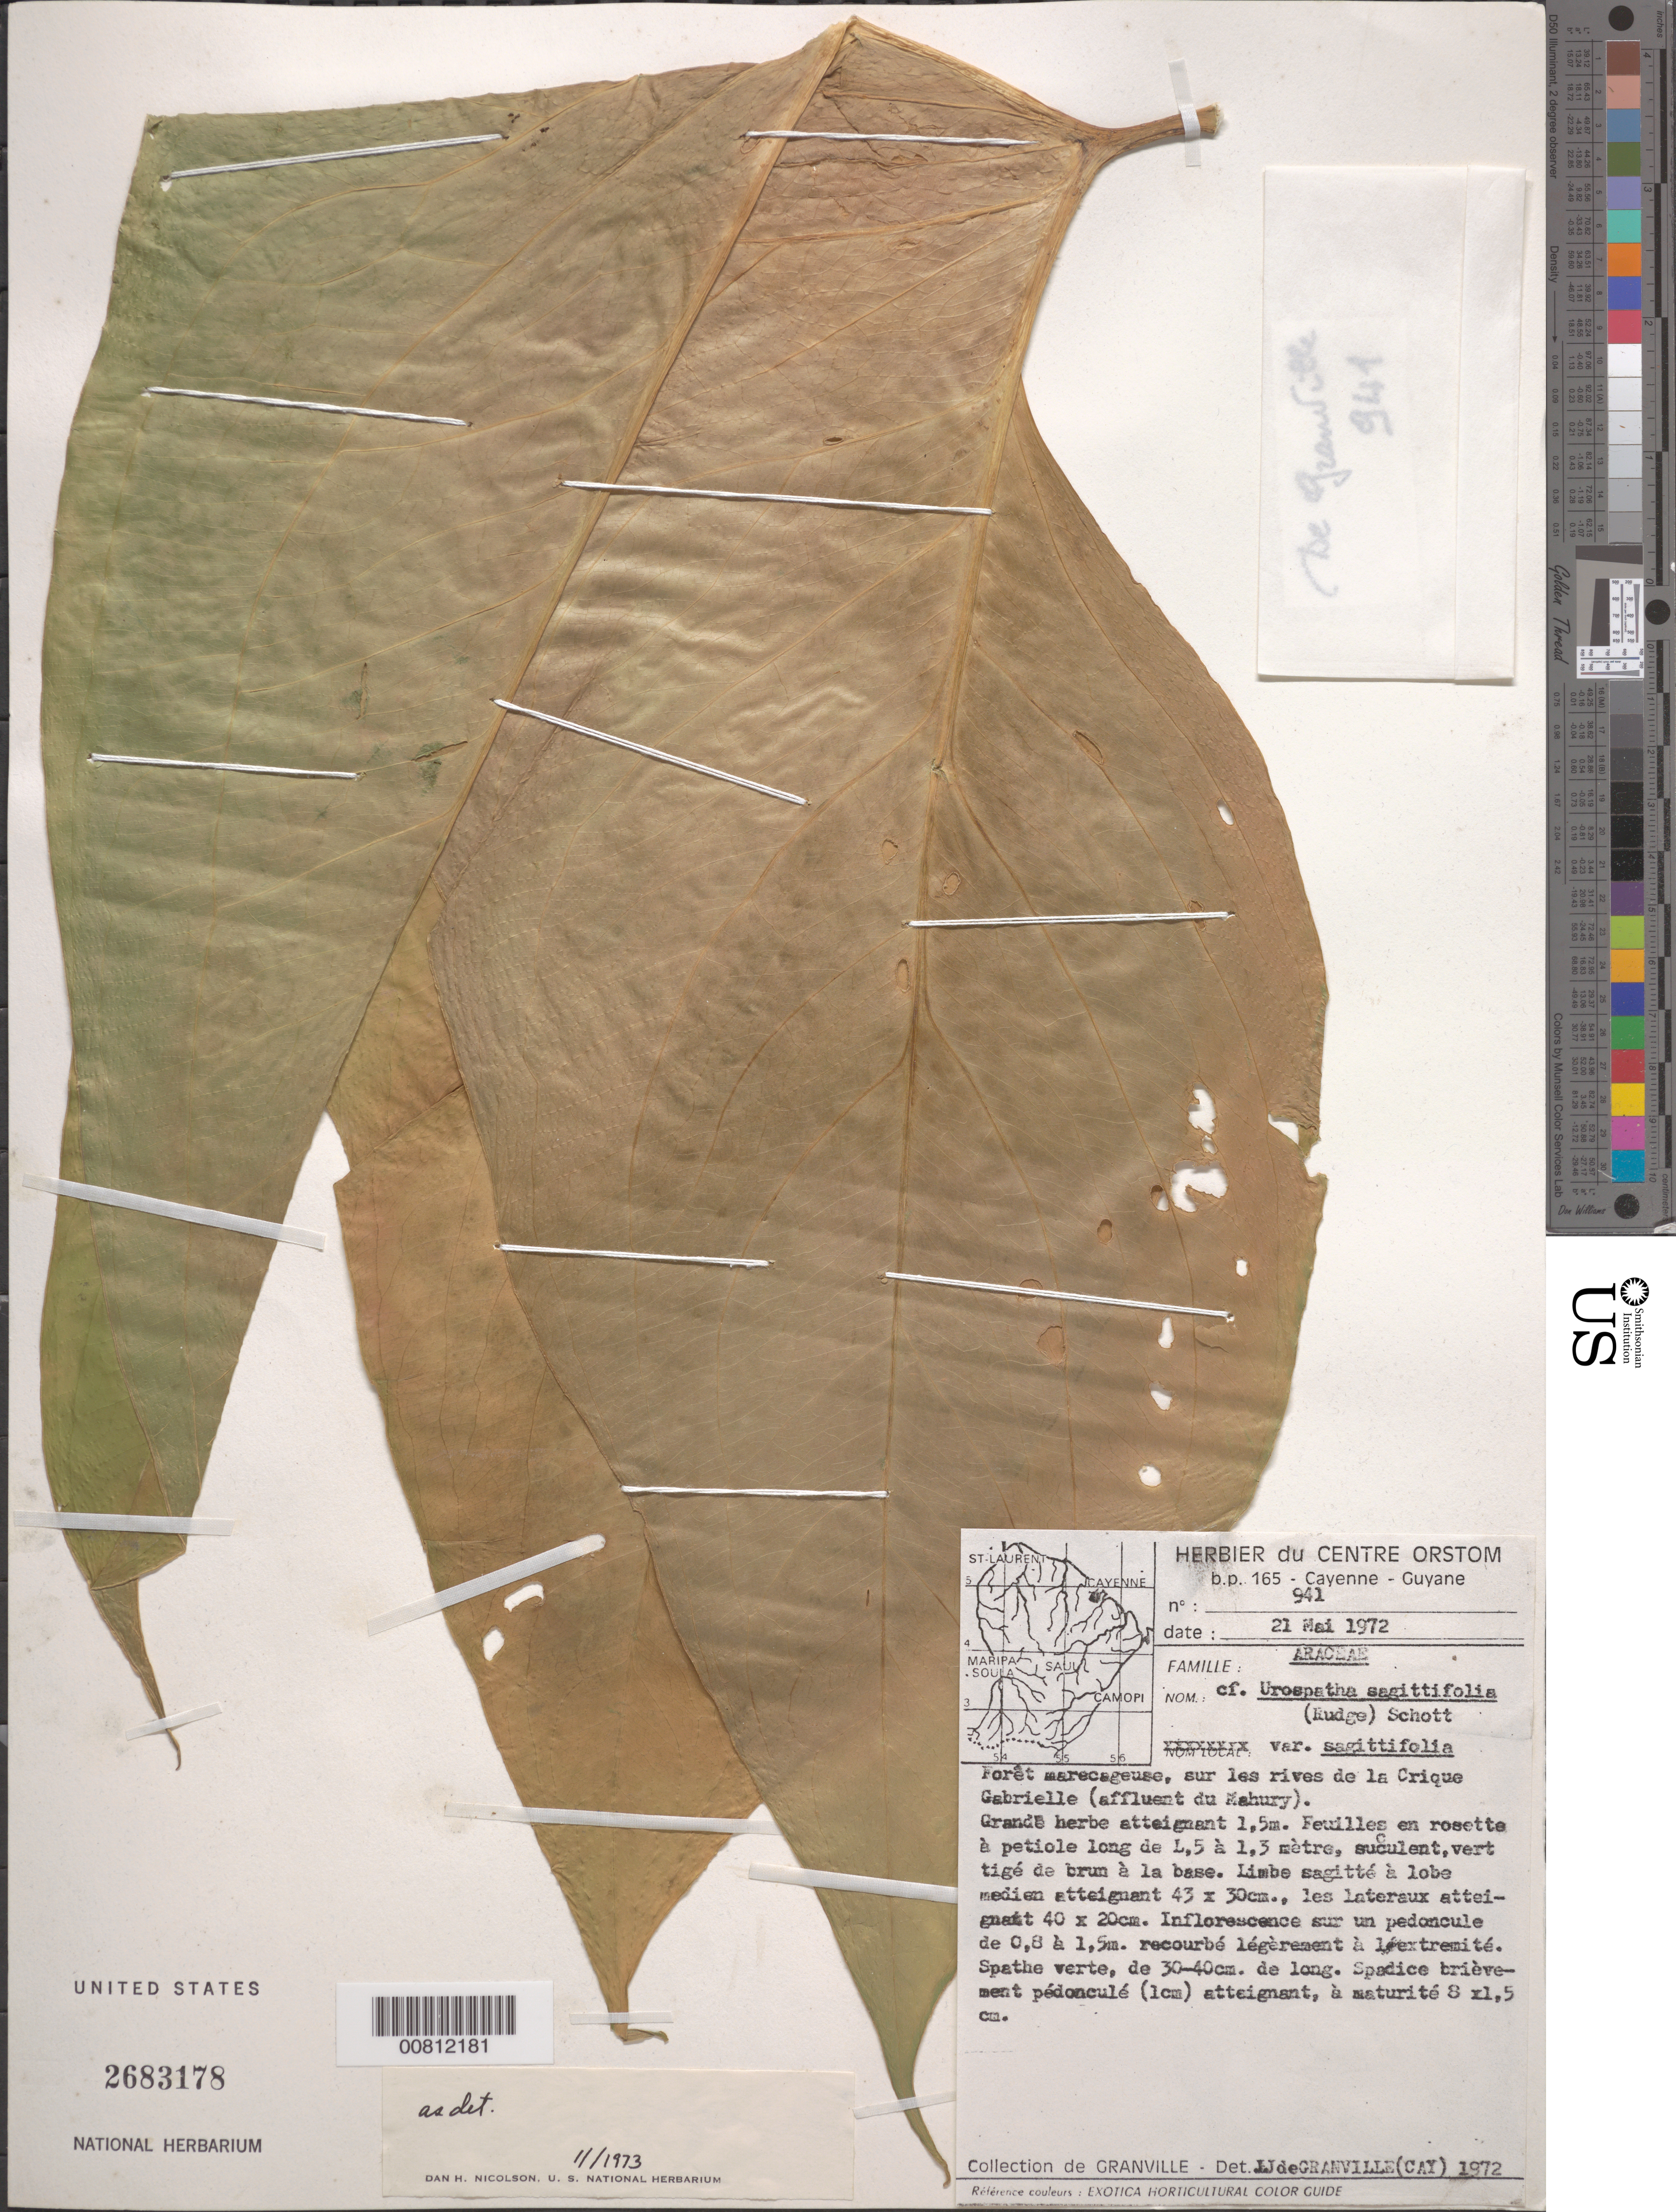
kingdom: Plantae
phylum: Tracheophyta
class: Liliopsida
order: Alismatales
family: Araceae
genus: Urospatha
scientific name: Urospatha sagittifolia var. sagittifolia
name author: (Rudge) Schott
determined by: Nicolson, Dan H.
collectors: J.-J. de Granville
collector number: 941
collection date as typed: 21-May-72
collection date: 1972-05-21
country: French Guiana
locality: Ile de Cayenne, Crique Gabrielle (affluent du Mahury)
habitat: Forêt marécaguese, sur les rives de la Crique Gabrielle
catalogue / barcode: US 2683178